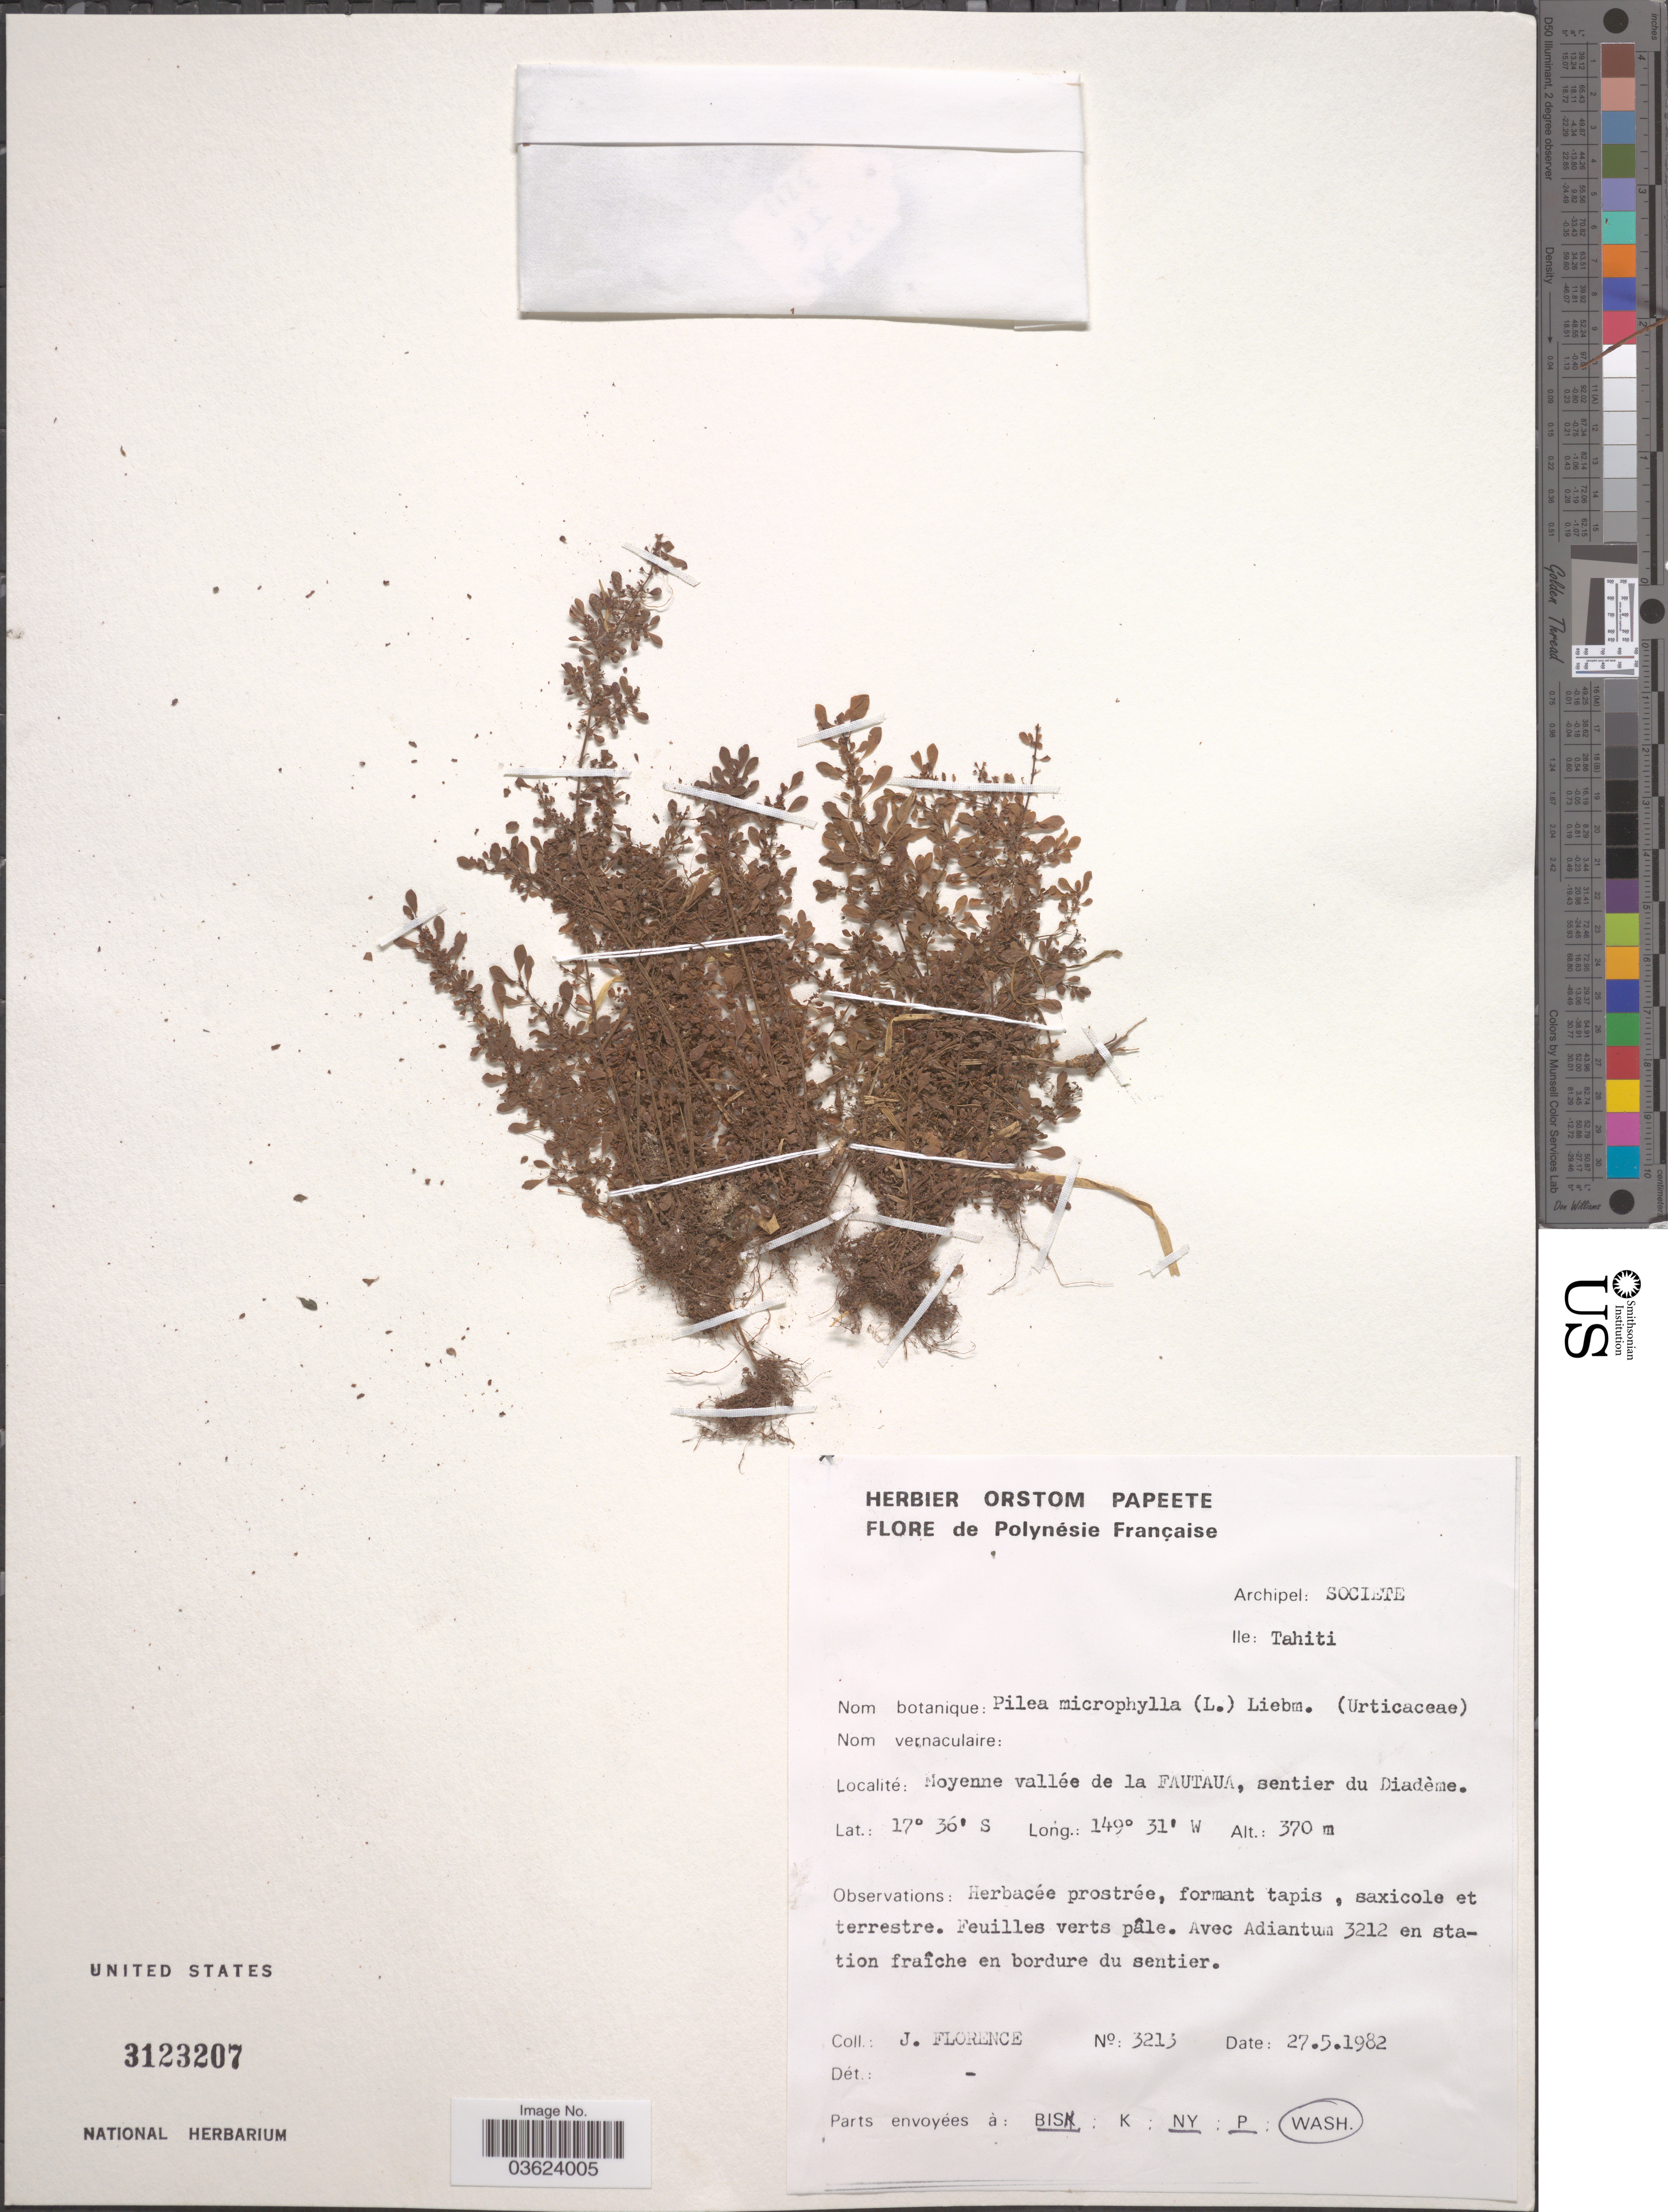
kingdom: Plantae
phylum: Tracheophyta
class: Magnoliopsida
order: Rosales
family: Urticaceae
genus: Pilea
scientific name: Pilea microphylla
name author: (L.) Liebm.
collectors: J. Florence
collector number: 3213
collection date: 1982-05-27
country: French Polynesia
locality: Archipel: Societe. Ile: Tahiti. Moyenne vallée de la Fautaua, sentier du Diadème.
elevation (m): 370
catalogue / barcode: US 3123207